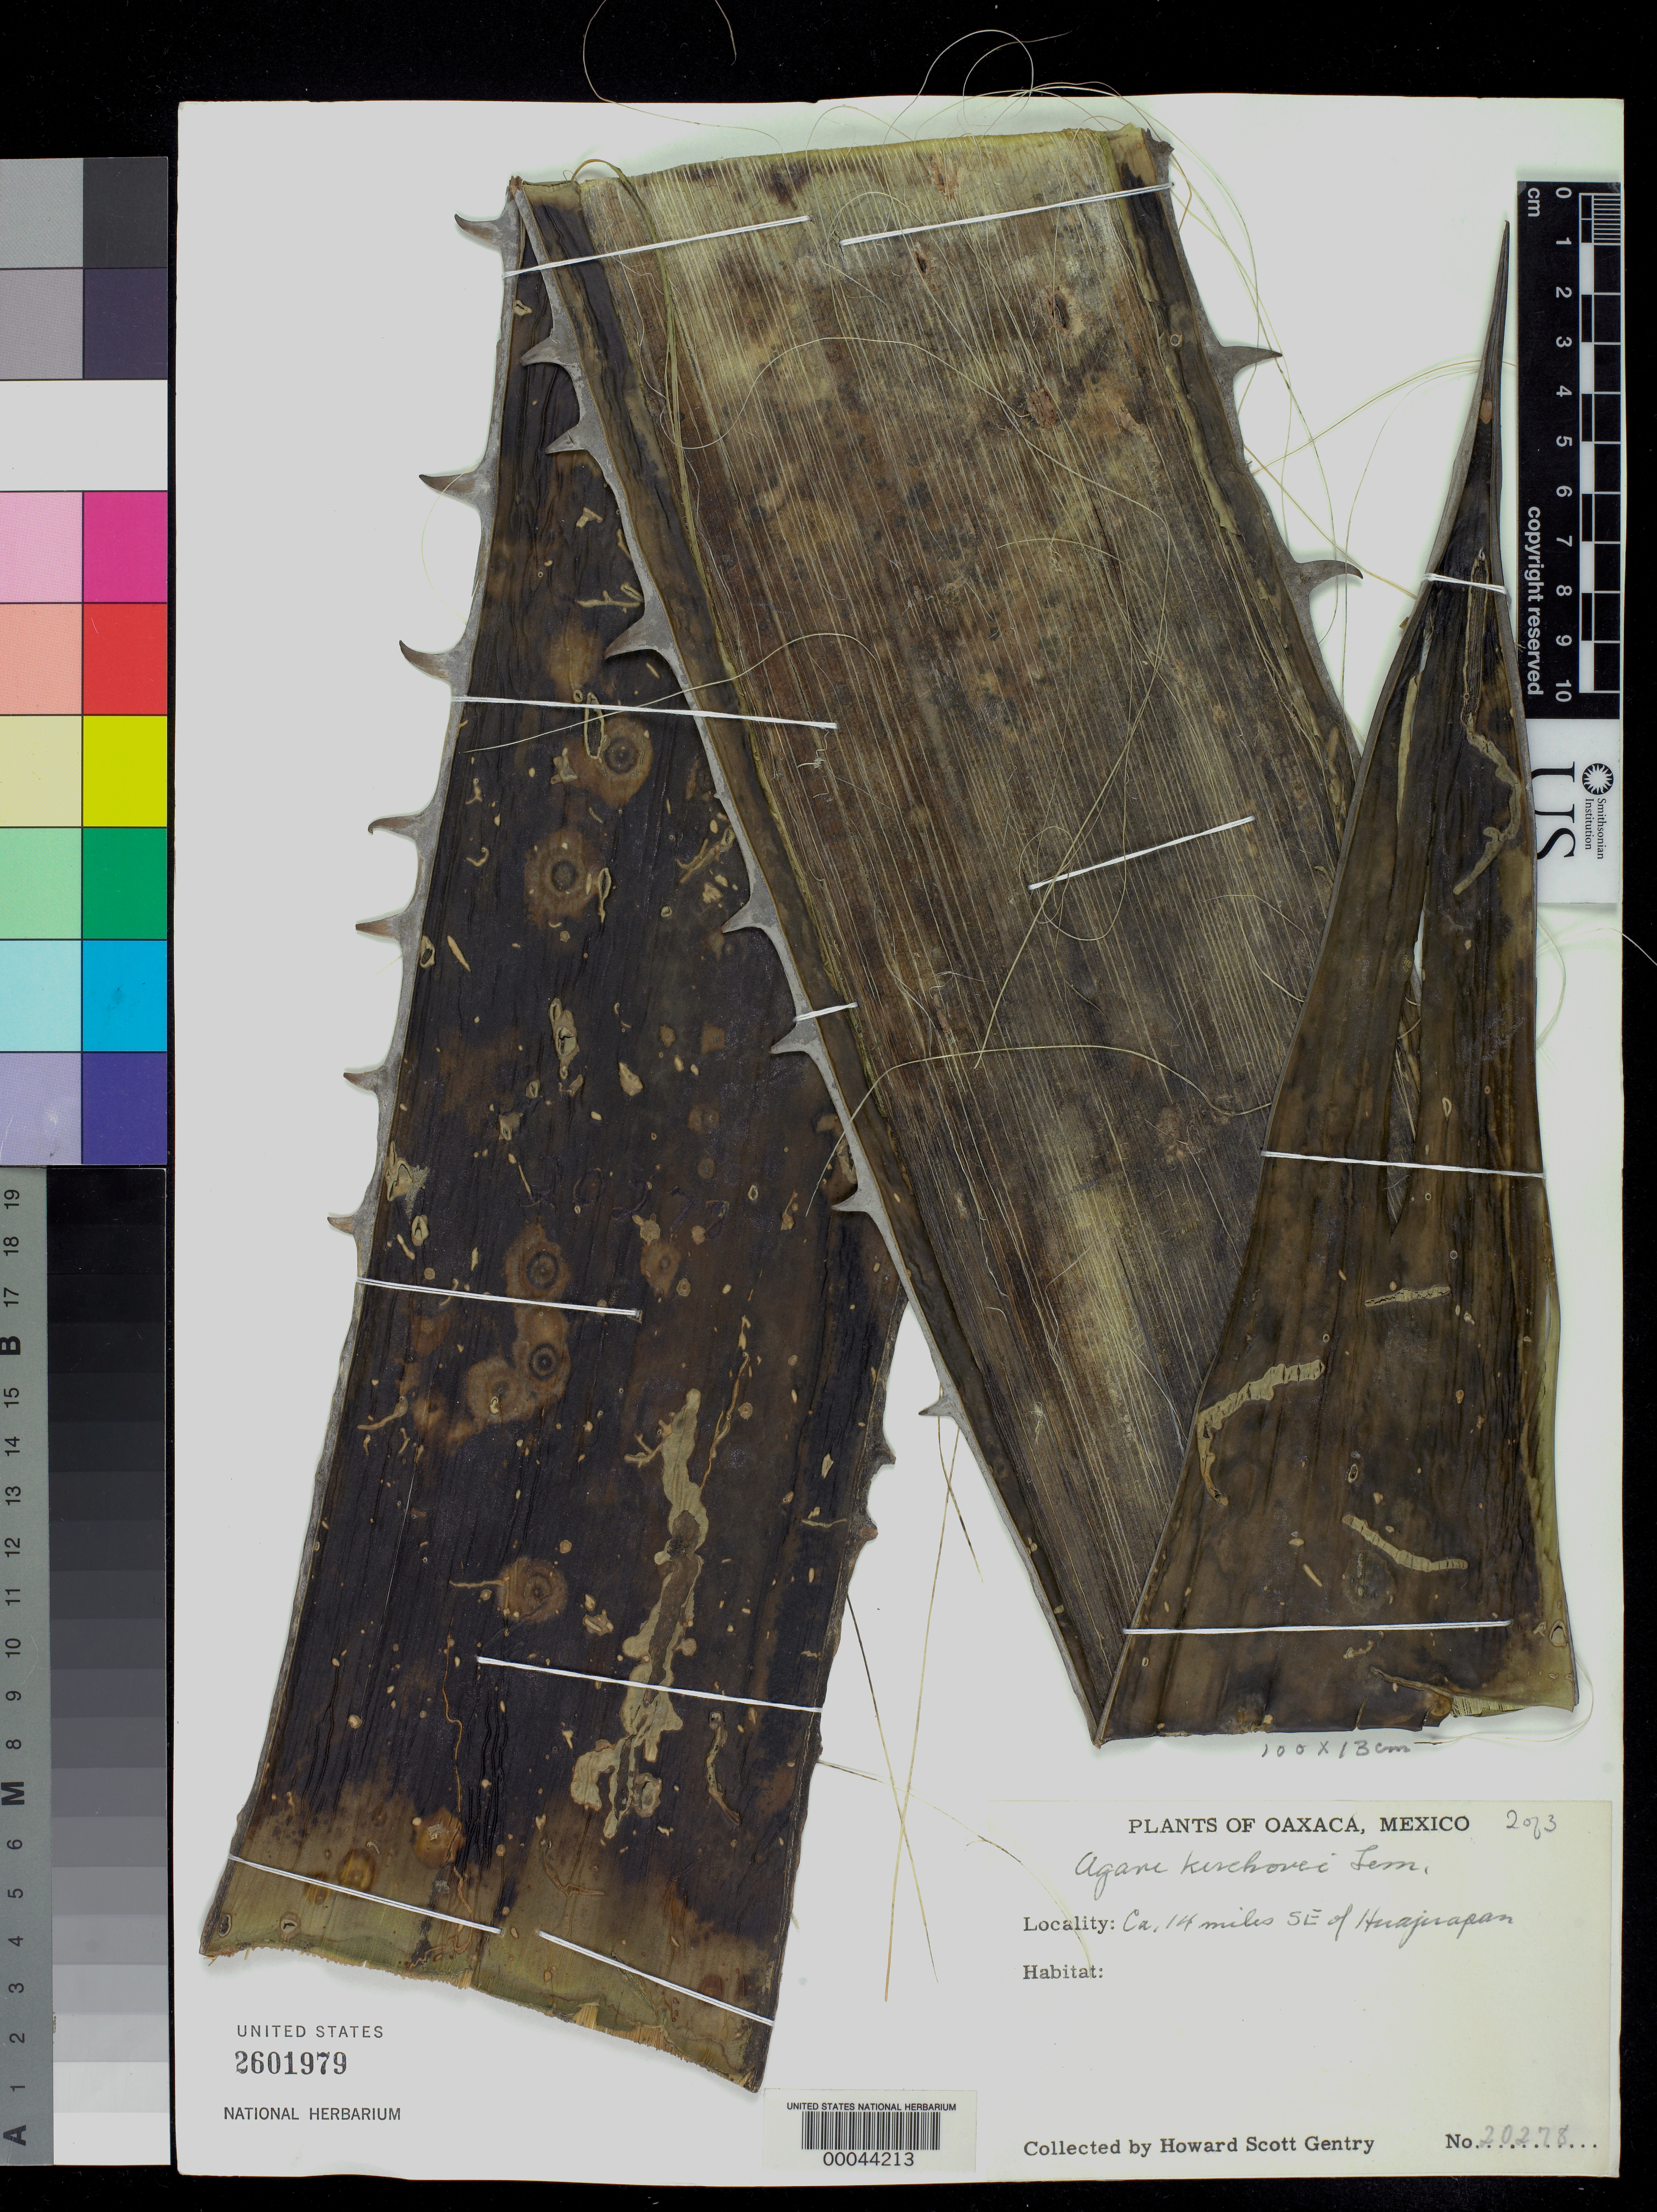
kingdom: Plantae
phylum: Tracheophyta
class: Liliopsida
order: Asparagales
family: Asparagaceae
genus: Agave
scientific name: Agave kerchovei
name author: Lem.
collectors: H. S. Gentry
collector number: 20278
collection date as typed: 10 Aug 1963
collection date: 1963-08-10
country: Mexico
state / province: Oaxaca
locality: Ca 14 mi SE of Huajuapan along rt 190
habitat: Rocky brushy hill slope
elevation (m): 1707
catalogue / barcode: US 2601979